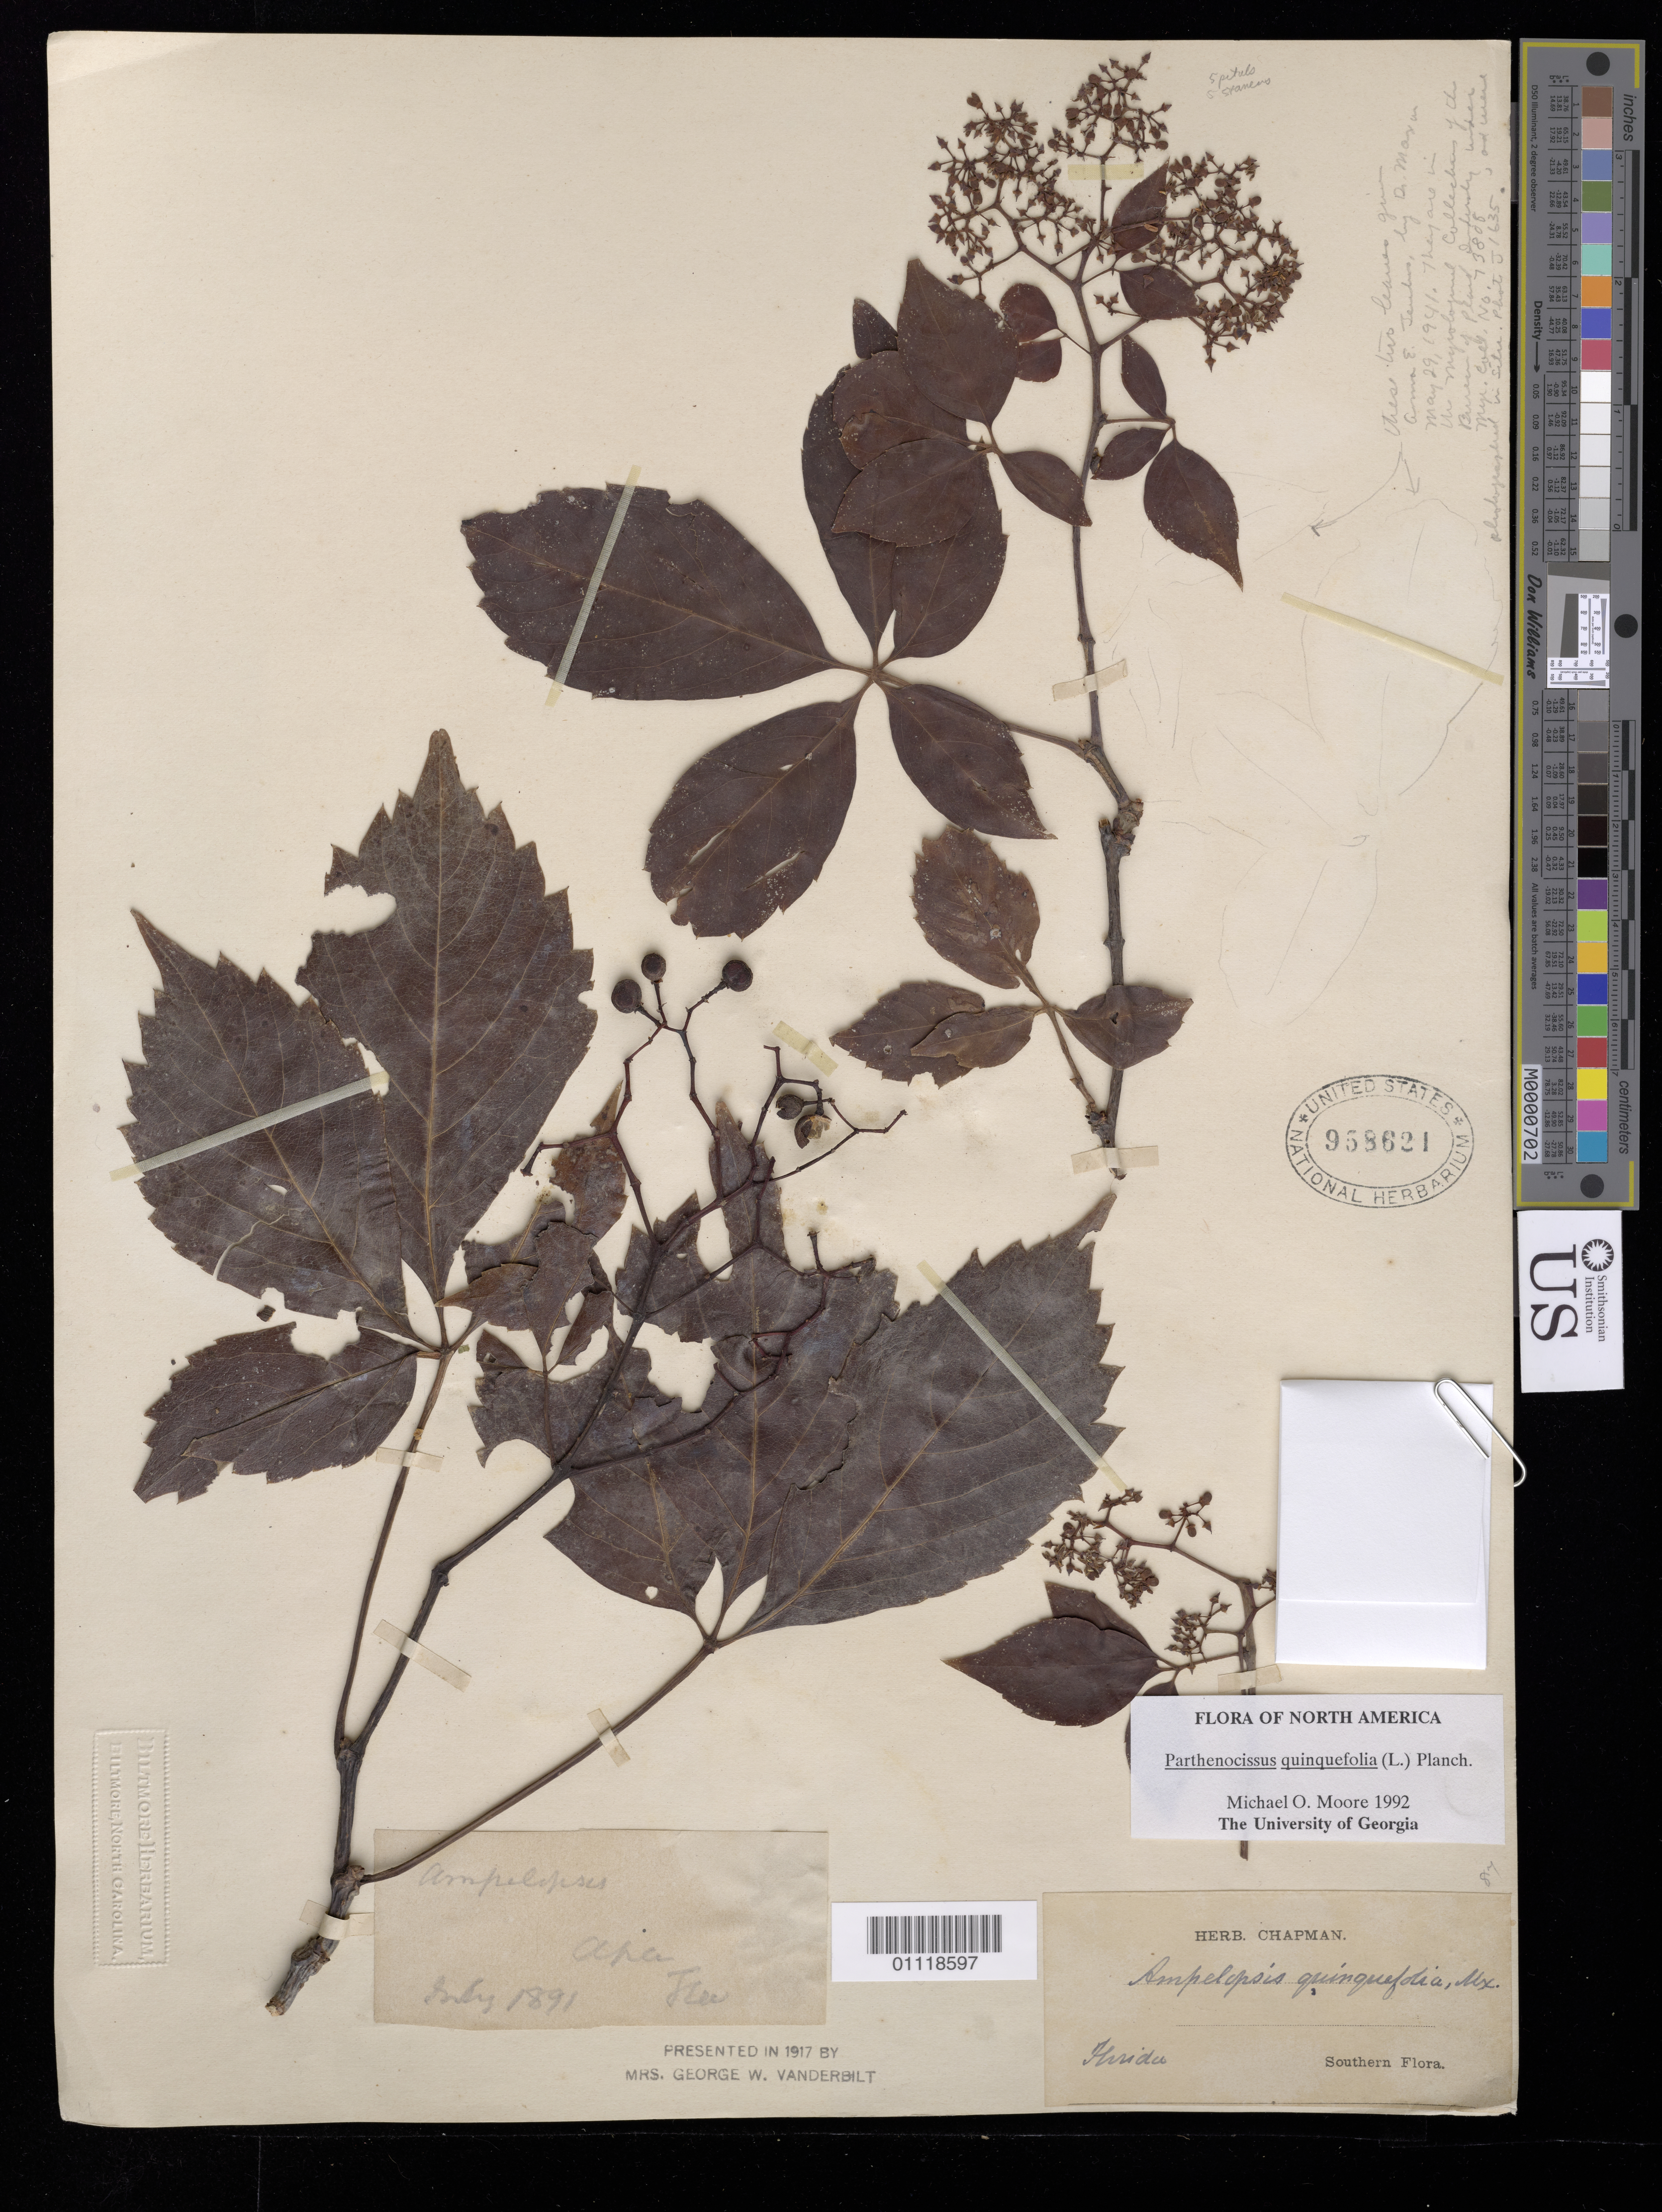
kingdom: Plantae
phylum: Tracheophyta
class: Magnoliopsida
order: Vitales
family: Vitaceae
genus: Parthenocissus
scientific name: Parthenocissus quinquefolia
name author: (L.) Planch.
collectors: ex herb. A.W. Chapman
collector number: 81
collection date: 1891-07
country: United States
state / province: Florida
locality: S Florida.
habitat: On tree.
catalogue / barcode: US 958621